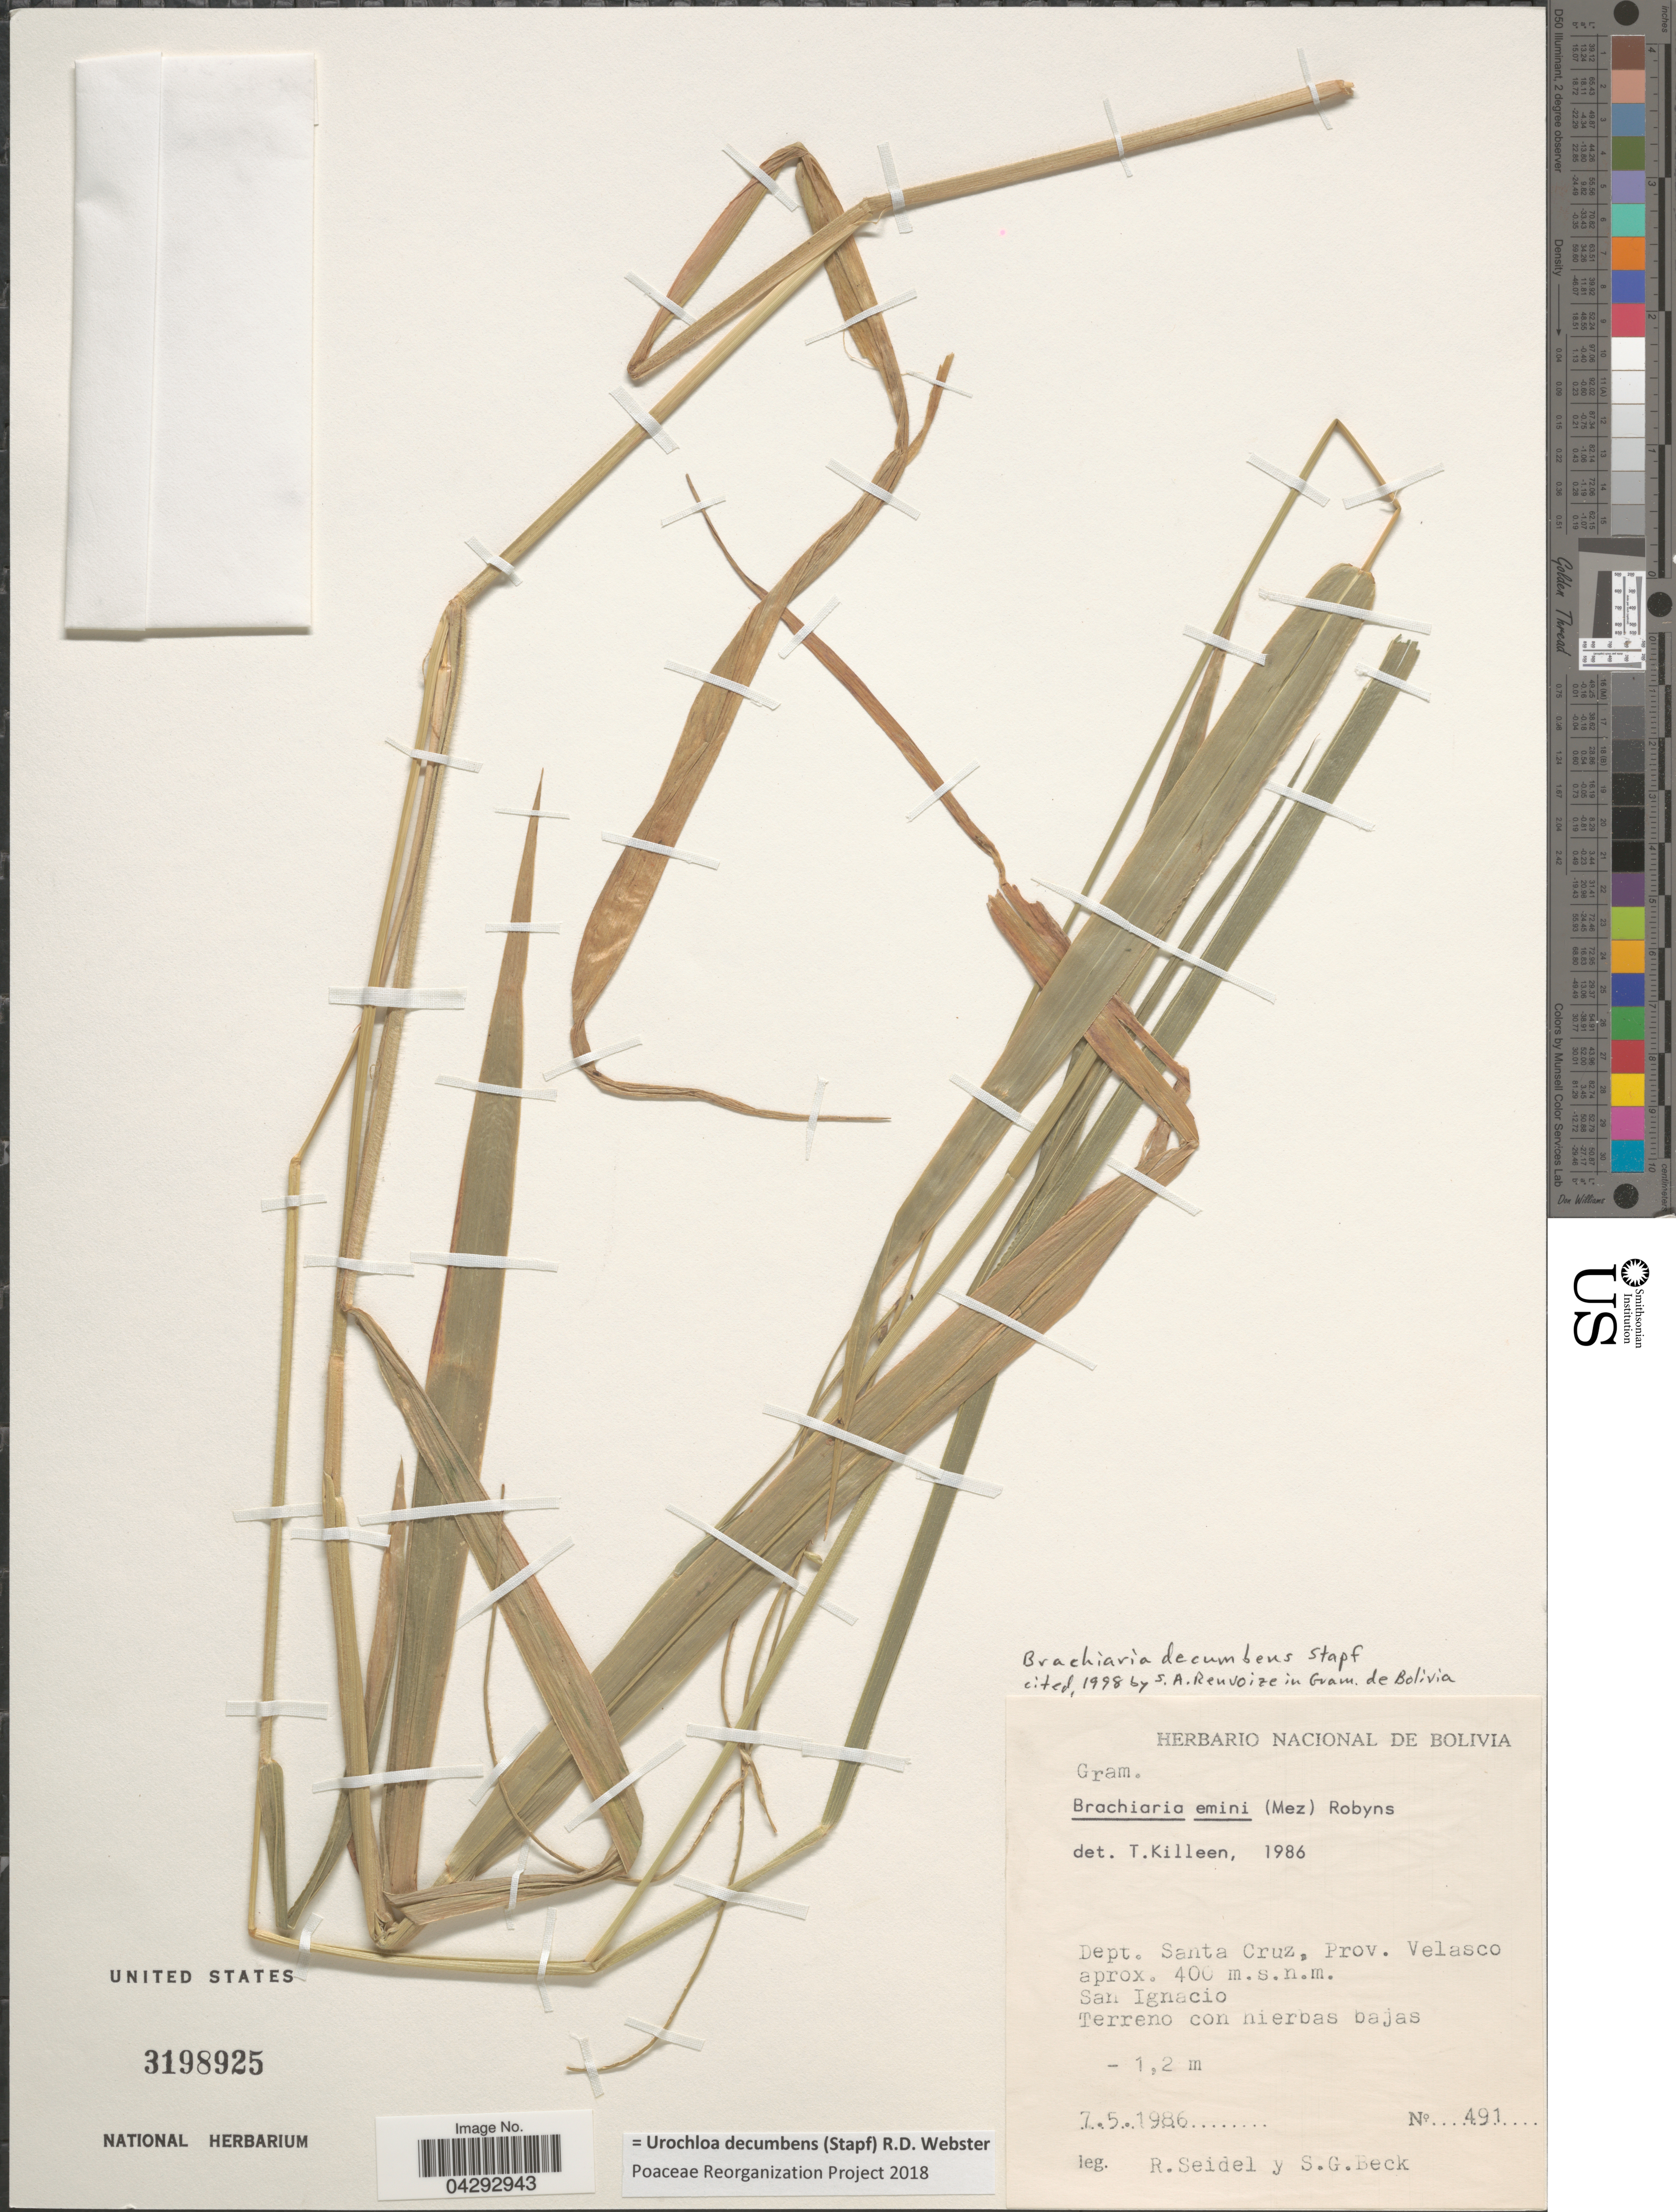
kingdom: Plantae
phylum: Tracheophyta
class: Liliopsida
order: Poales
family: Poaceae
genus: Urochloa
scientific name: Urochloa decumbens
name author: (Stapf) R.D. Webster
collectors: R. Seidel & S. G. Beck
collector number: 491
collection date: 1986-05-07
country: Bolivia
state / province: Santa Cruz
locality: Dept. Santa Cruz, Prov. Velasco. San Ignacio.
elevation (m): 400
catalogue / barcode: US 3198925